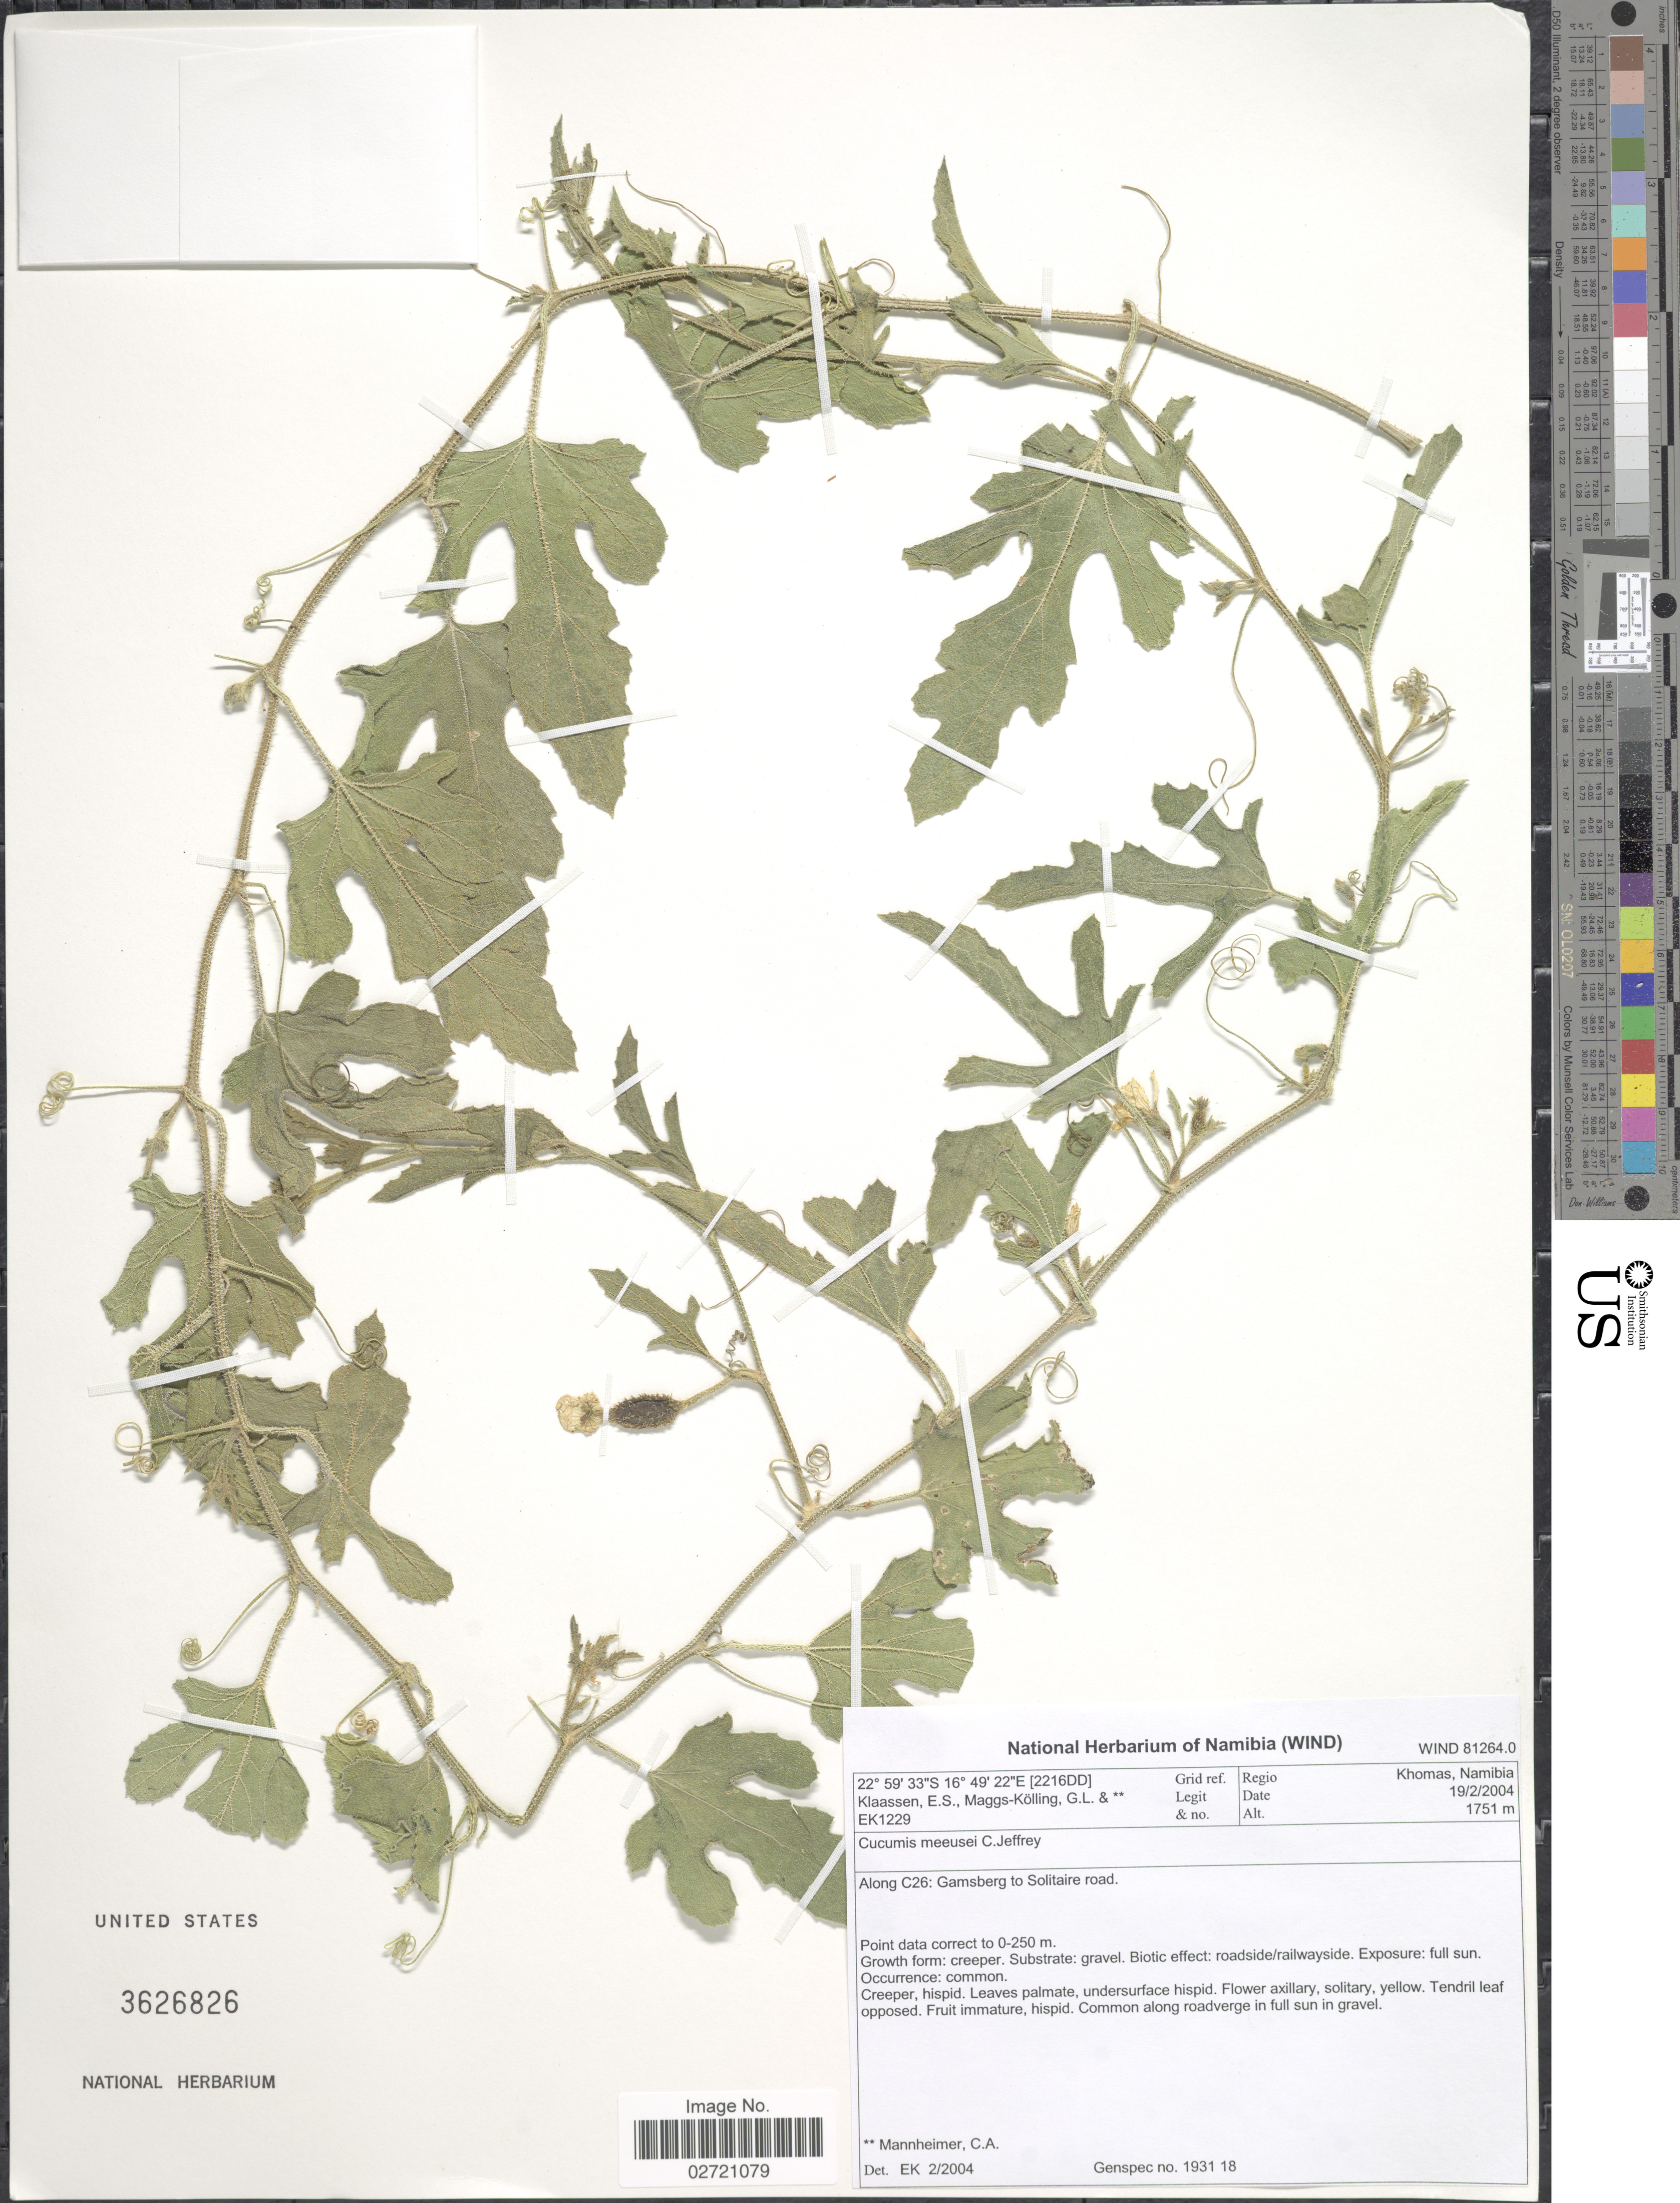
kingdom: Plantae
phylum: Tracheophyta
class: Magnoliopsida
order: Cucurbitales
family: Cucurbitaceae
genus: Cucumis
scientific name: Cucumis meeusei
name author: C. Jeffrey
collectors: E. S. Klaassen, G. L. Maggs & C. A. Mannheimer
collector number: EK1229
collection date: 2004-02-19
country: Namibia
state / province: Khomas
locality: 2216DD Grid Ref. Along C26: Gamsberg to Solitaire road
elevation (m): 1751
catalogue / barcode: US 3626826